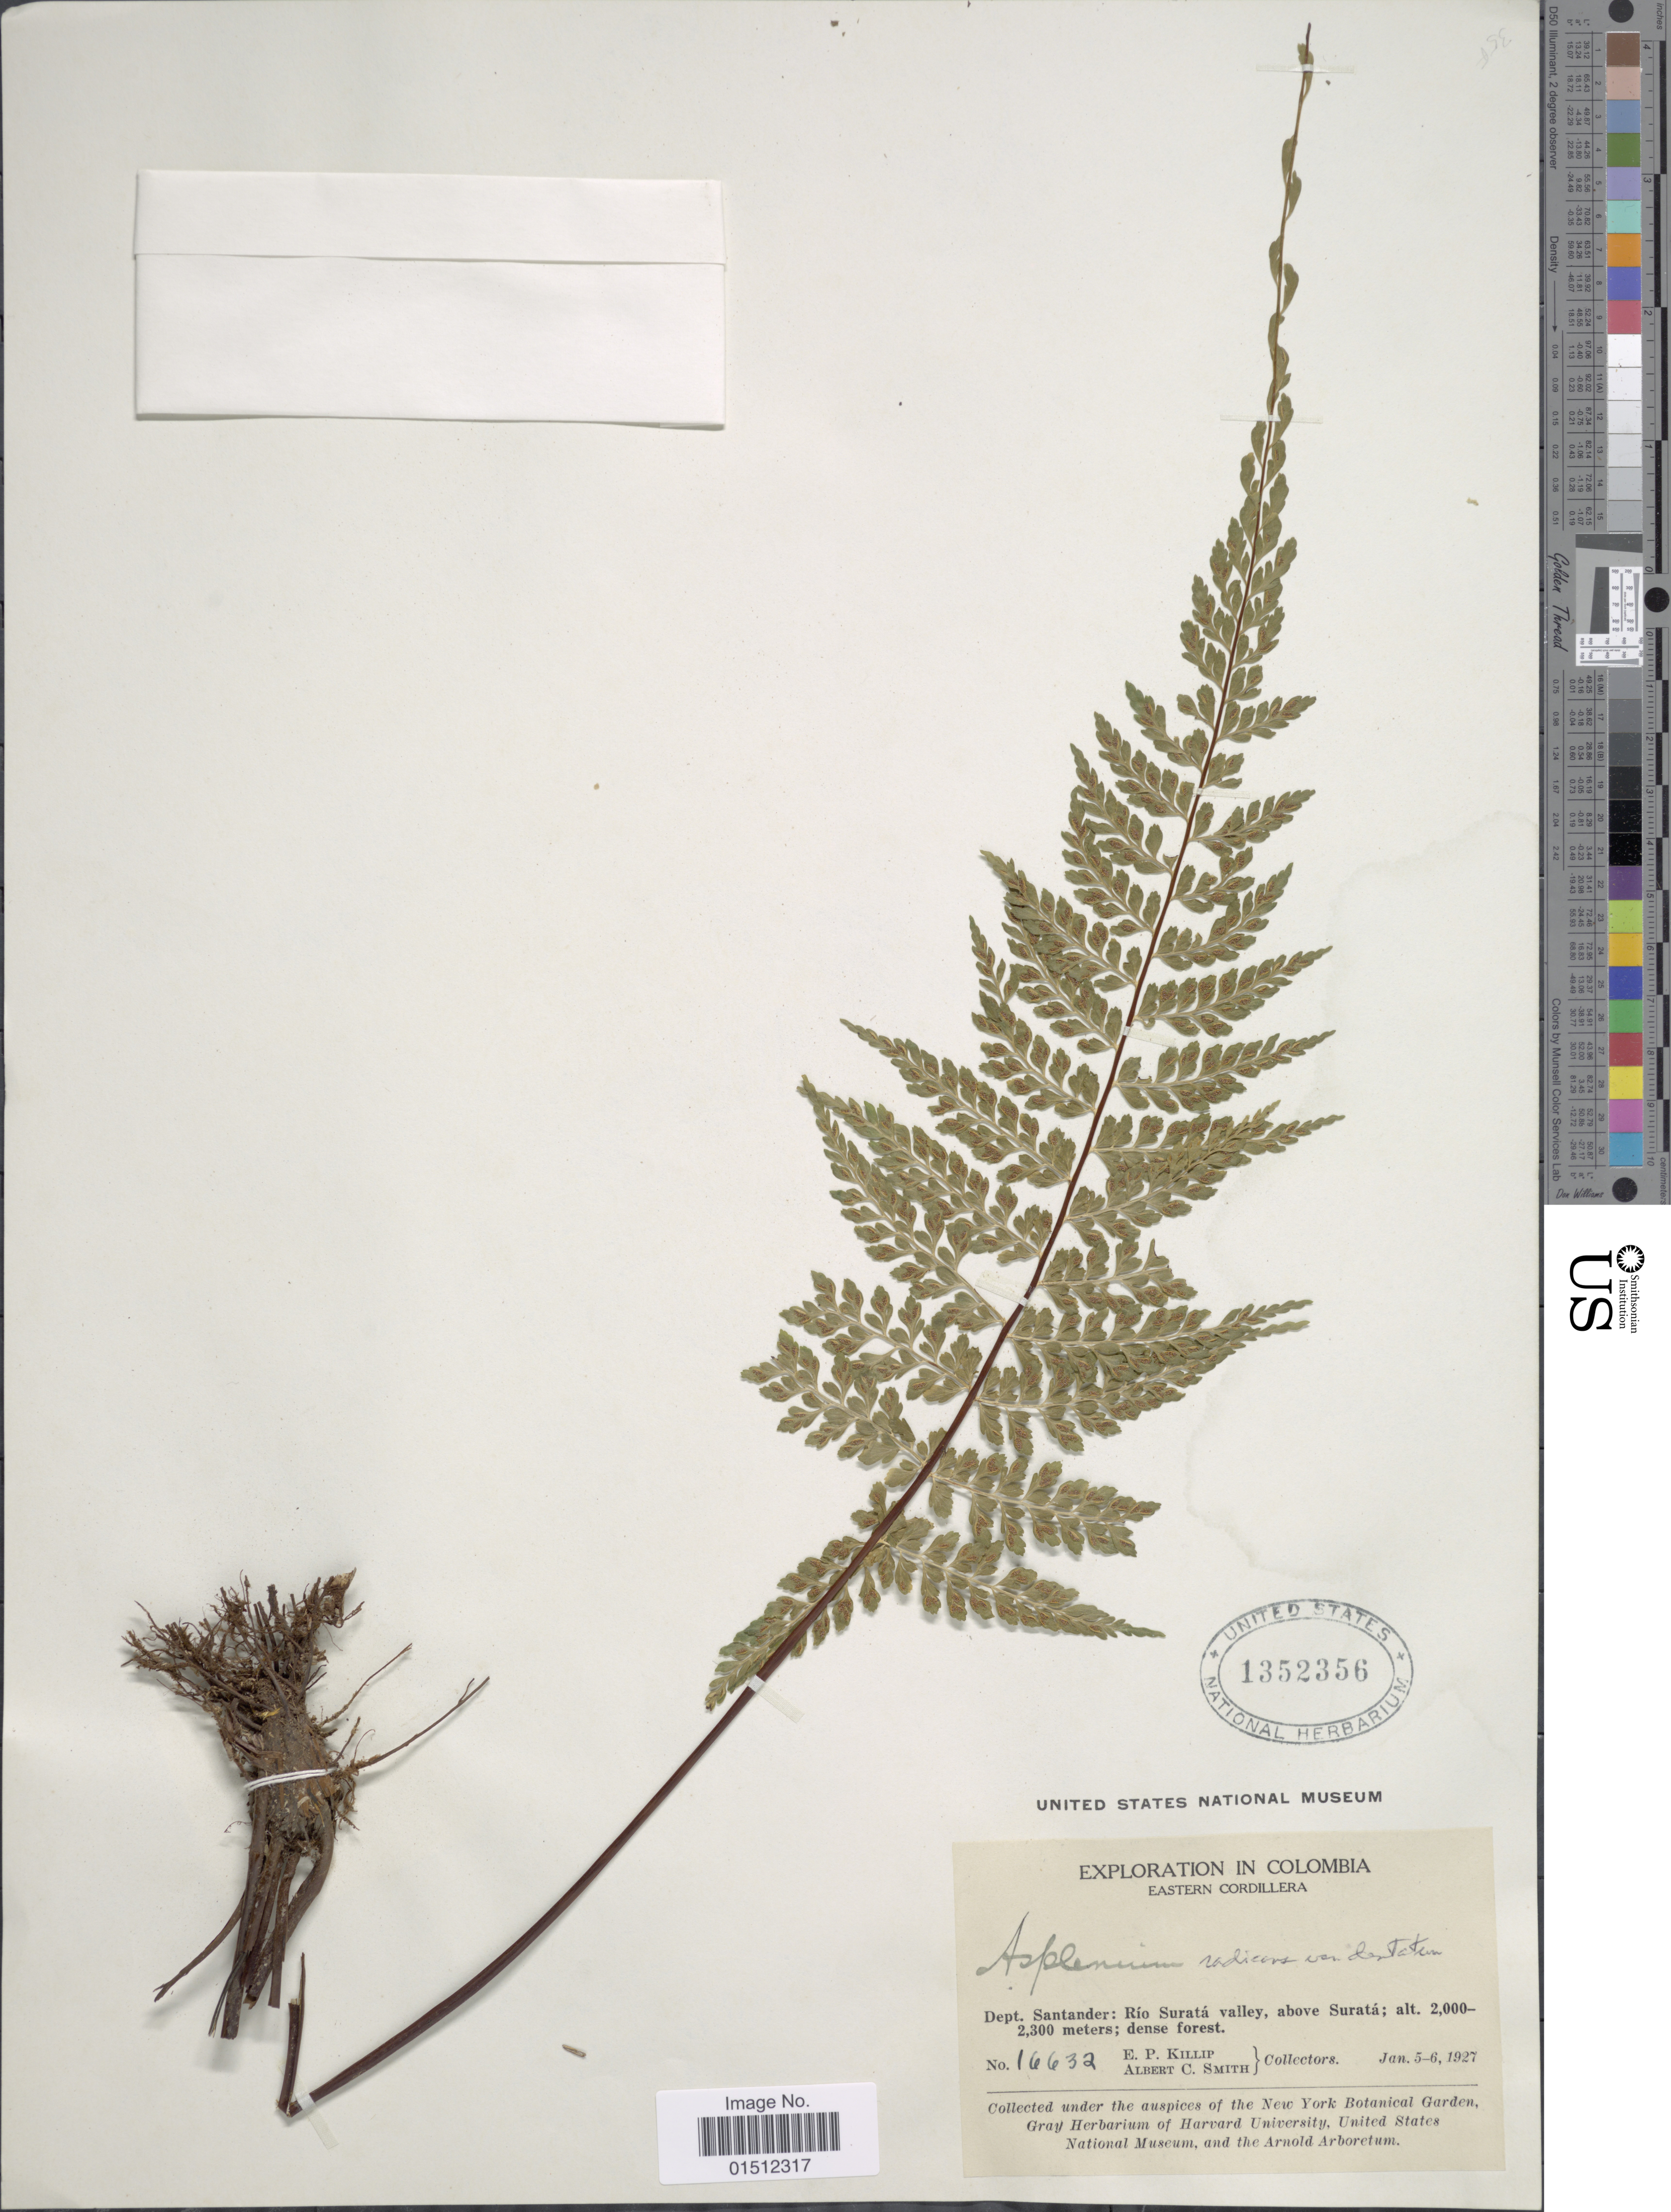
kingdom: Plantae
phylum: Tracheophyta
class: Polypodiopsida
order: Polypodiales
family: Aspleniaceae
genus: Asplenium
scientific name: Asplenium radicans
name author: L.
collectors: E. P. Killip & A. C. Smith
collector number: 16632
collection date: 1927-01-05/1927-01-06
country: Colombia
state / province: Santander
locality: Colombia, Eastern Cordillera, Dept. Santander: Rio Surata valley, above Surata.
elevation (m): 2000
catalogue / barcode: US 1352356